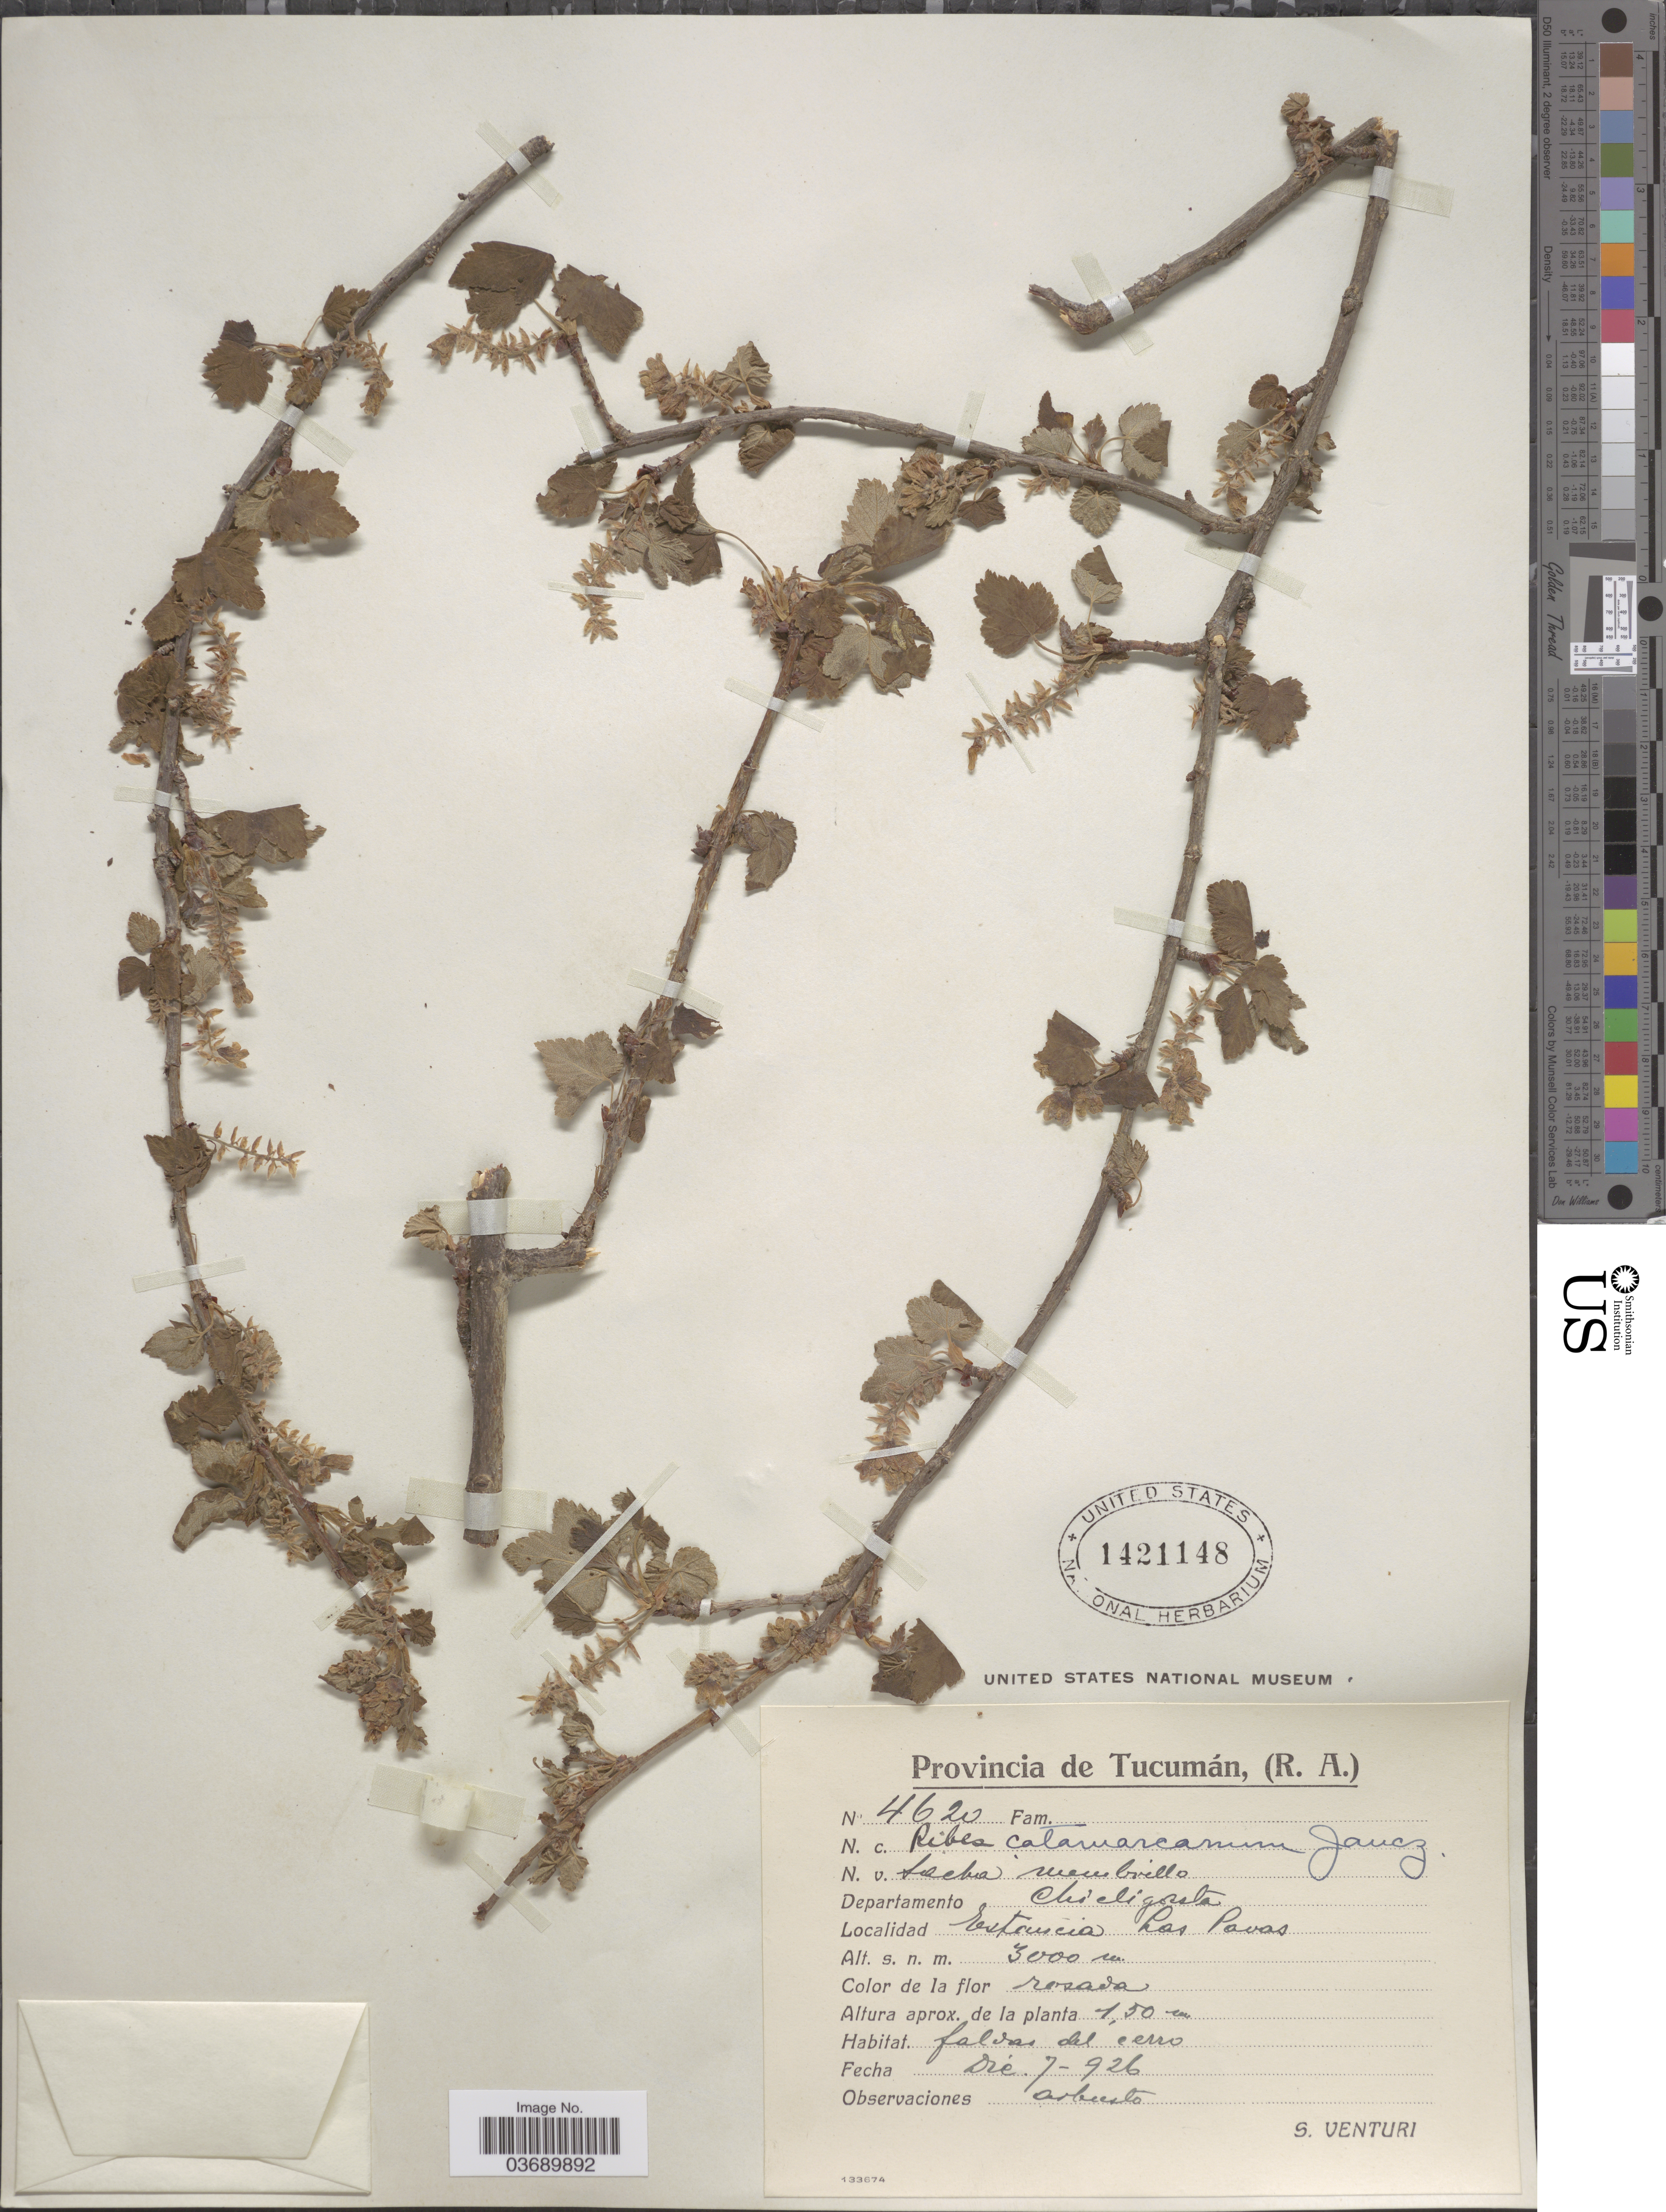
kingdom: Plantae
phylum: Tracheophyta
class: Magnoliopsida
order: Saxifragales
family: Grossulariaceae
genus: Ribes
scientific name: Ribes catamarcanum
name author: Jancz.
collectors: S. Venturi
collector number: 4620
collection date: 1926-12-07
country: Argentina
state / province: Tucuman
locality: Departamento Chicligasta, Estancia Las Pavas.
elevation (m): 3000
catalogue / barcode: US 1421148